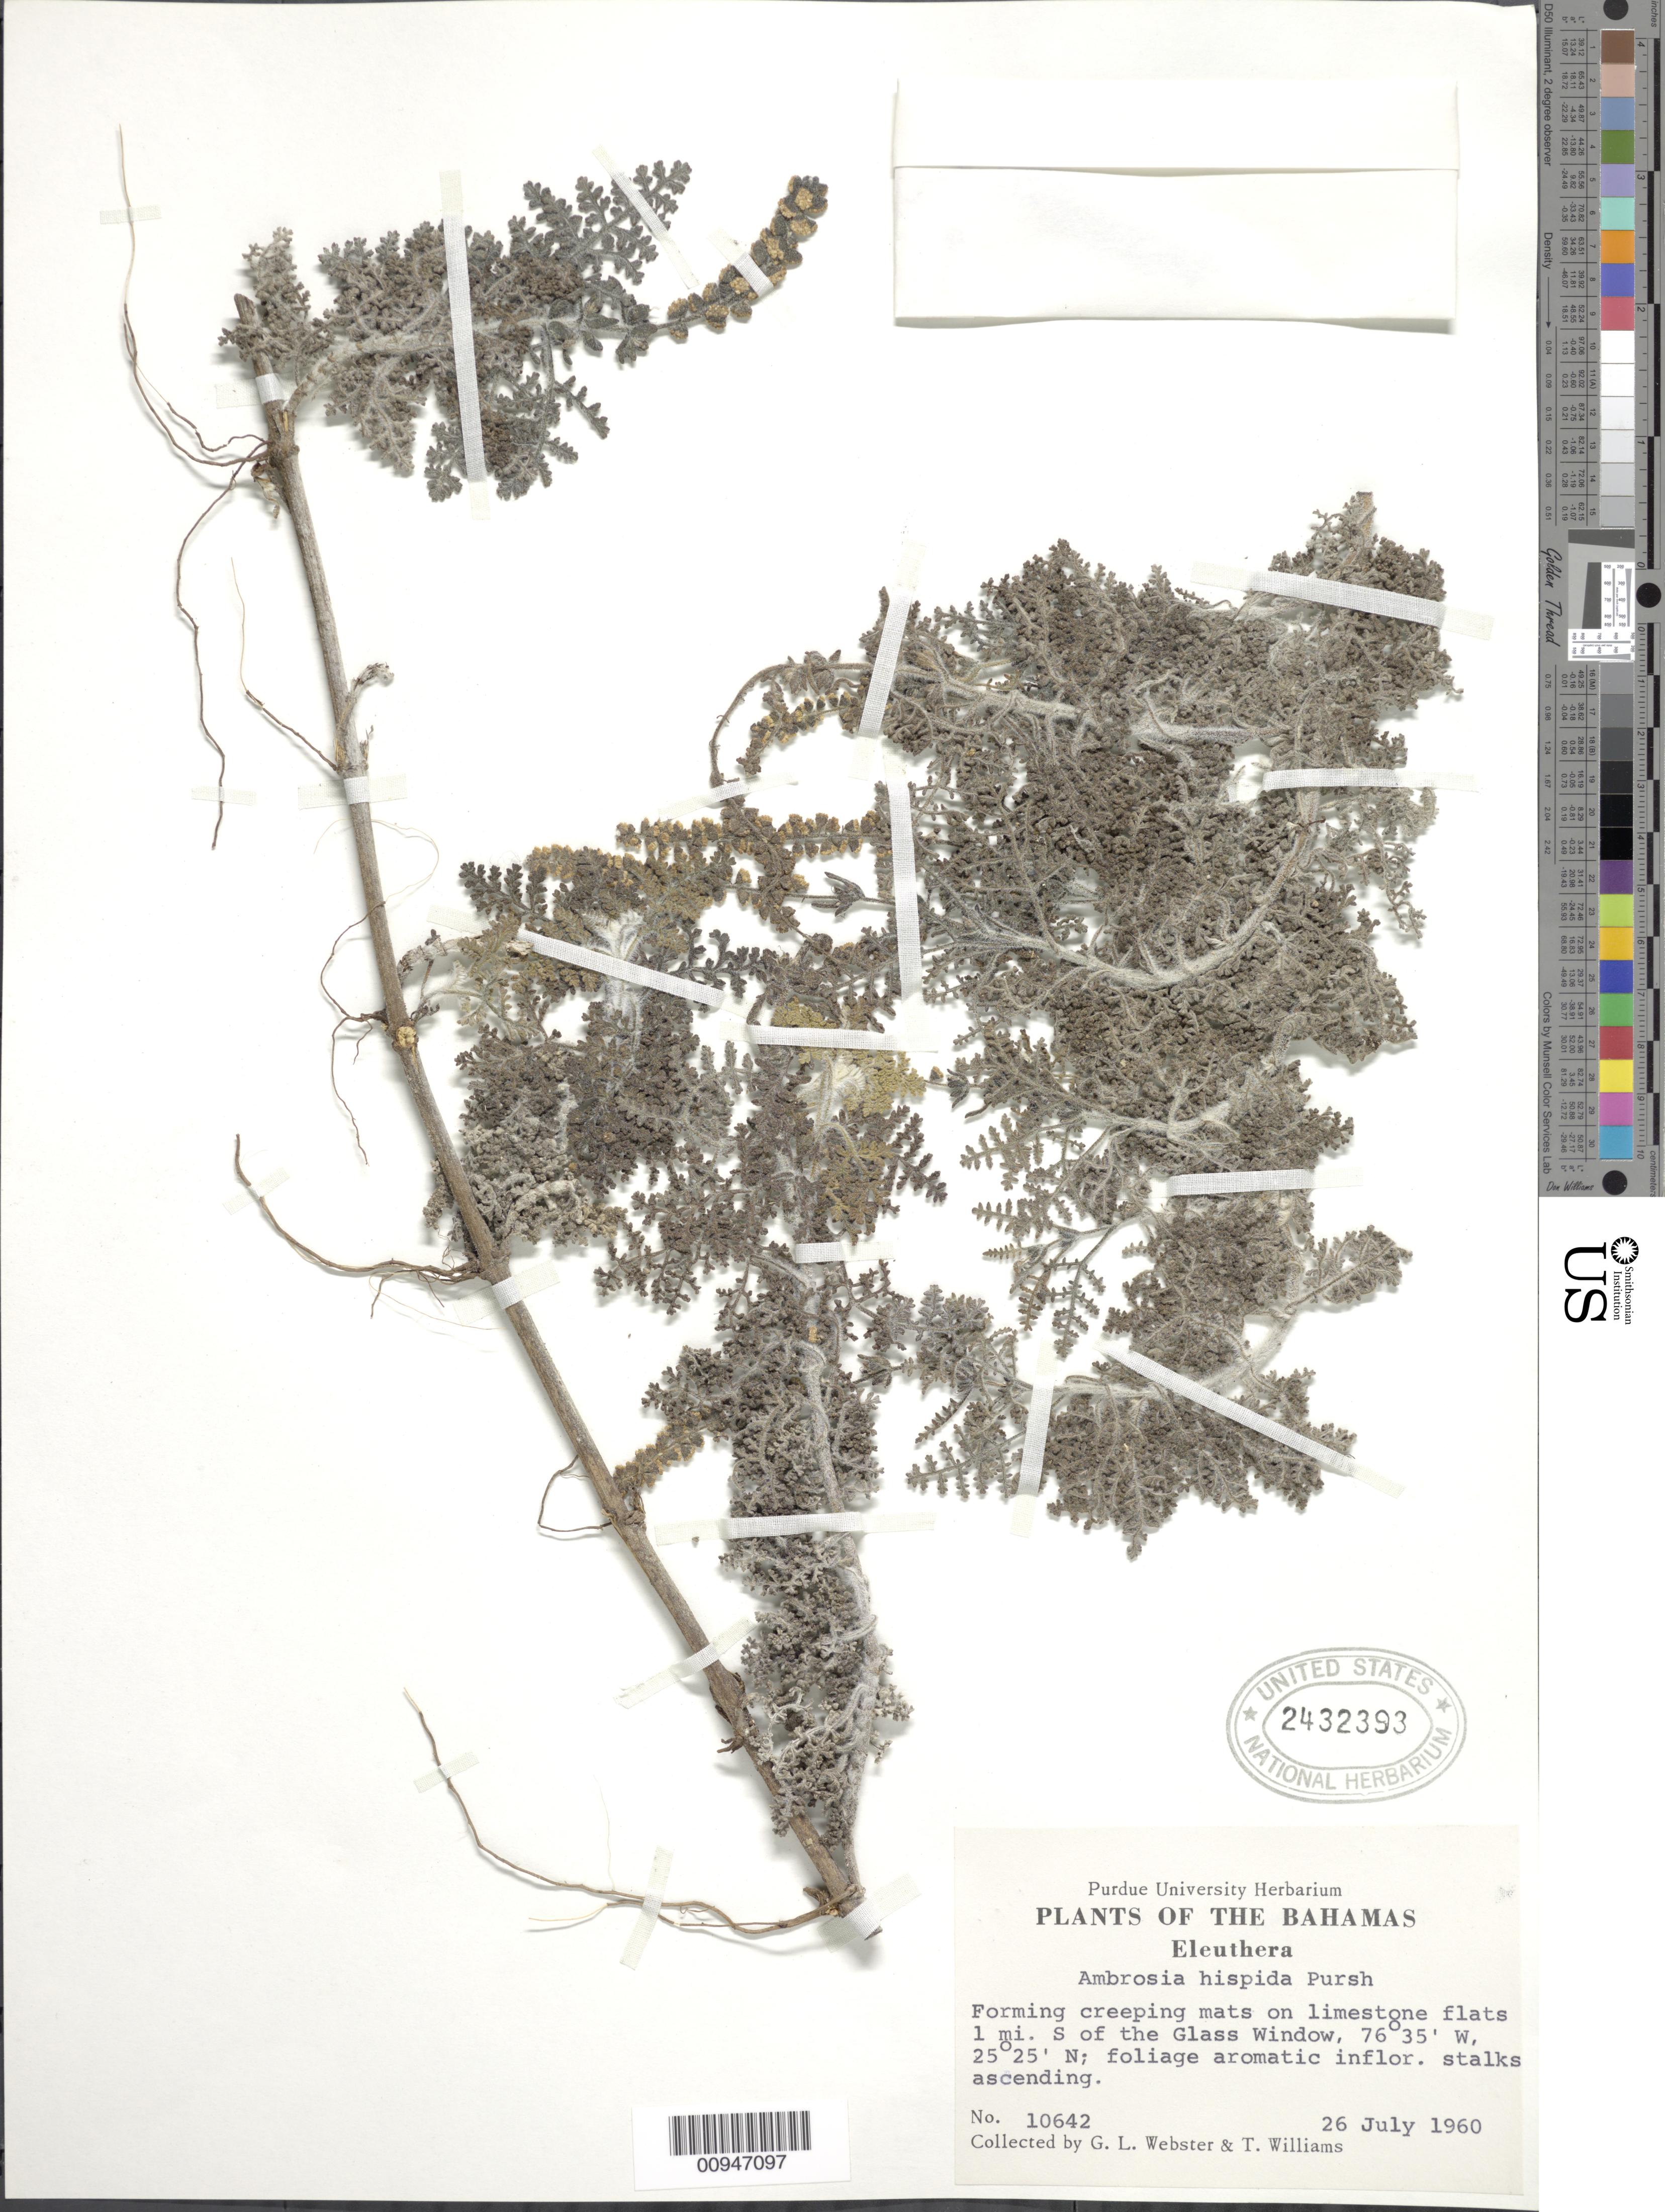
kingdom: Plantae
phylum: Tracheophyta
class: Magnoliopsida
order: Asterales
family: Asteraceae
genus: Ambrosia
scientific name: Ambrosia hispida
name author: Pursh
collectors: G. L. Webster & T. Williams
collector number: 10642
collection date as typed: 26 Jul 1960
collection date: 1960-07-26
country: Bahamas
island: Eleuthera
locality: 1 mi S of the Glass Window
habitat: On limestone flats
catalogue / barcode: US 2432393